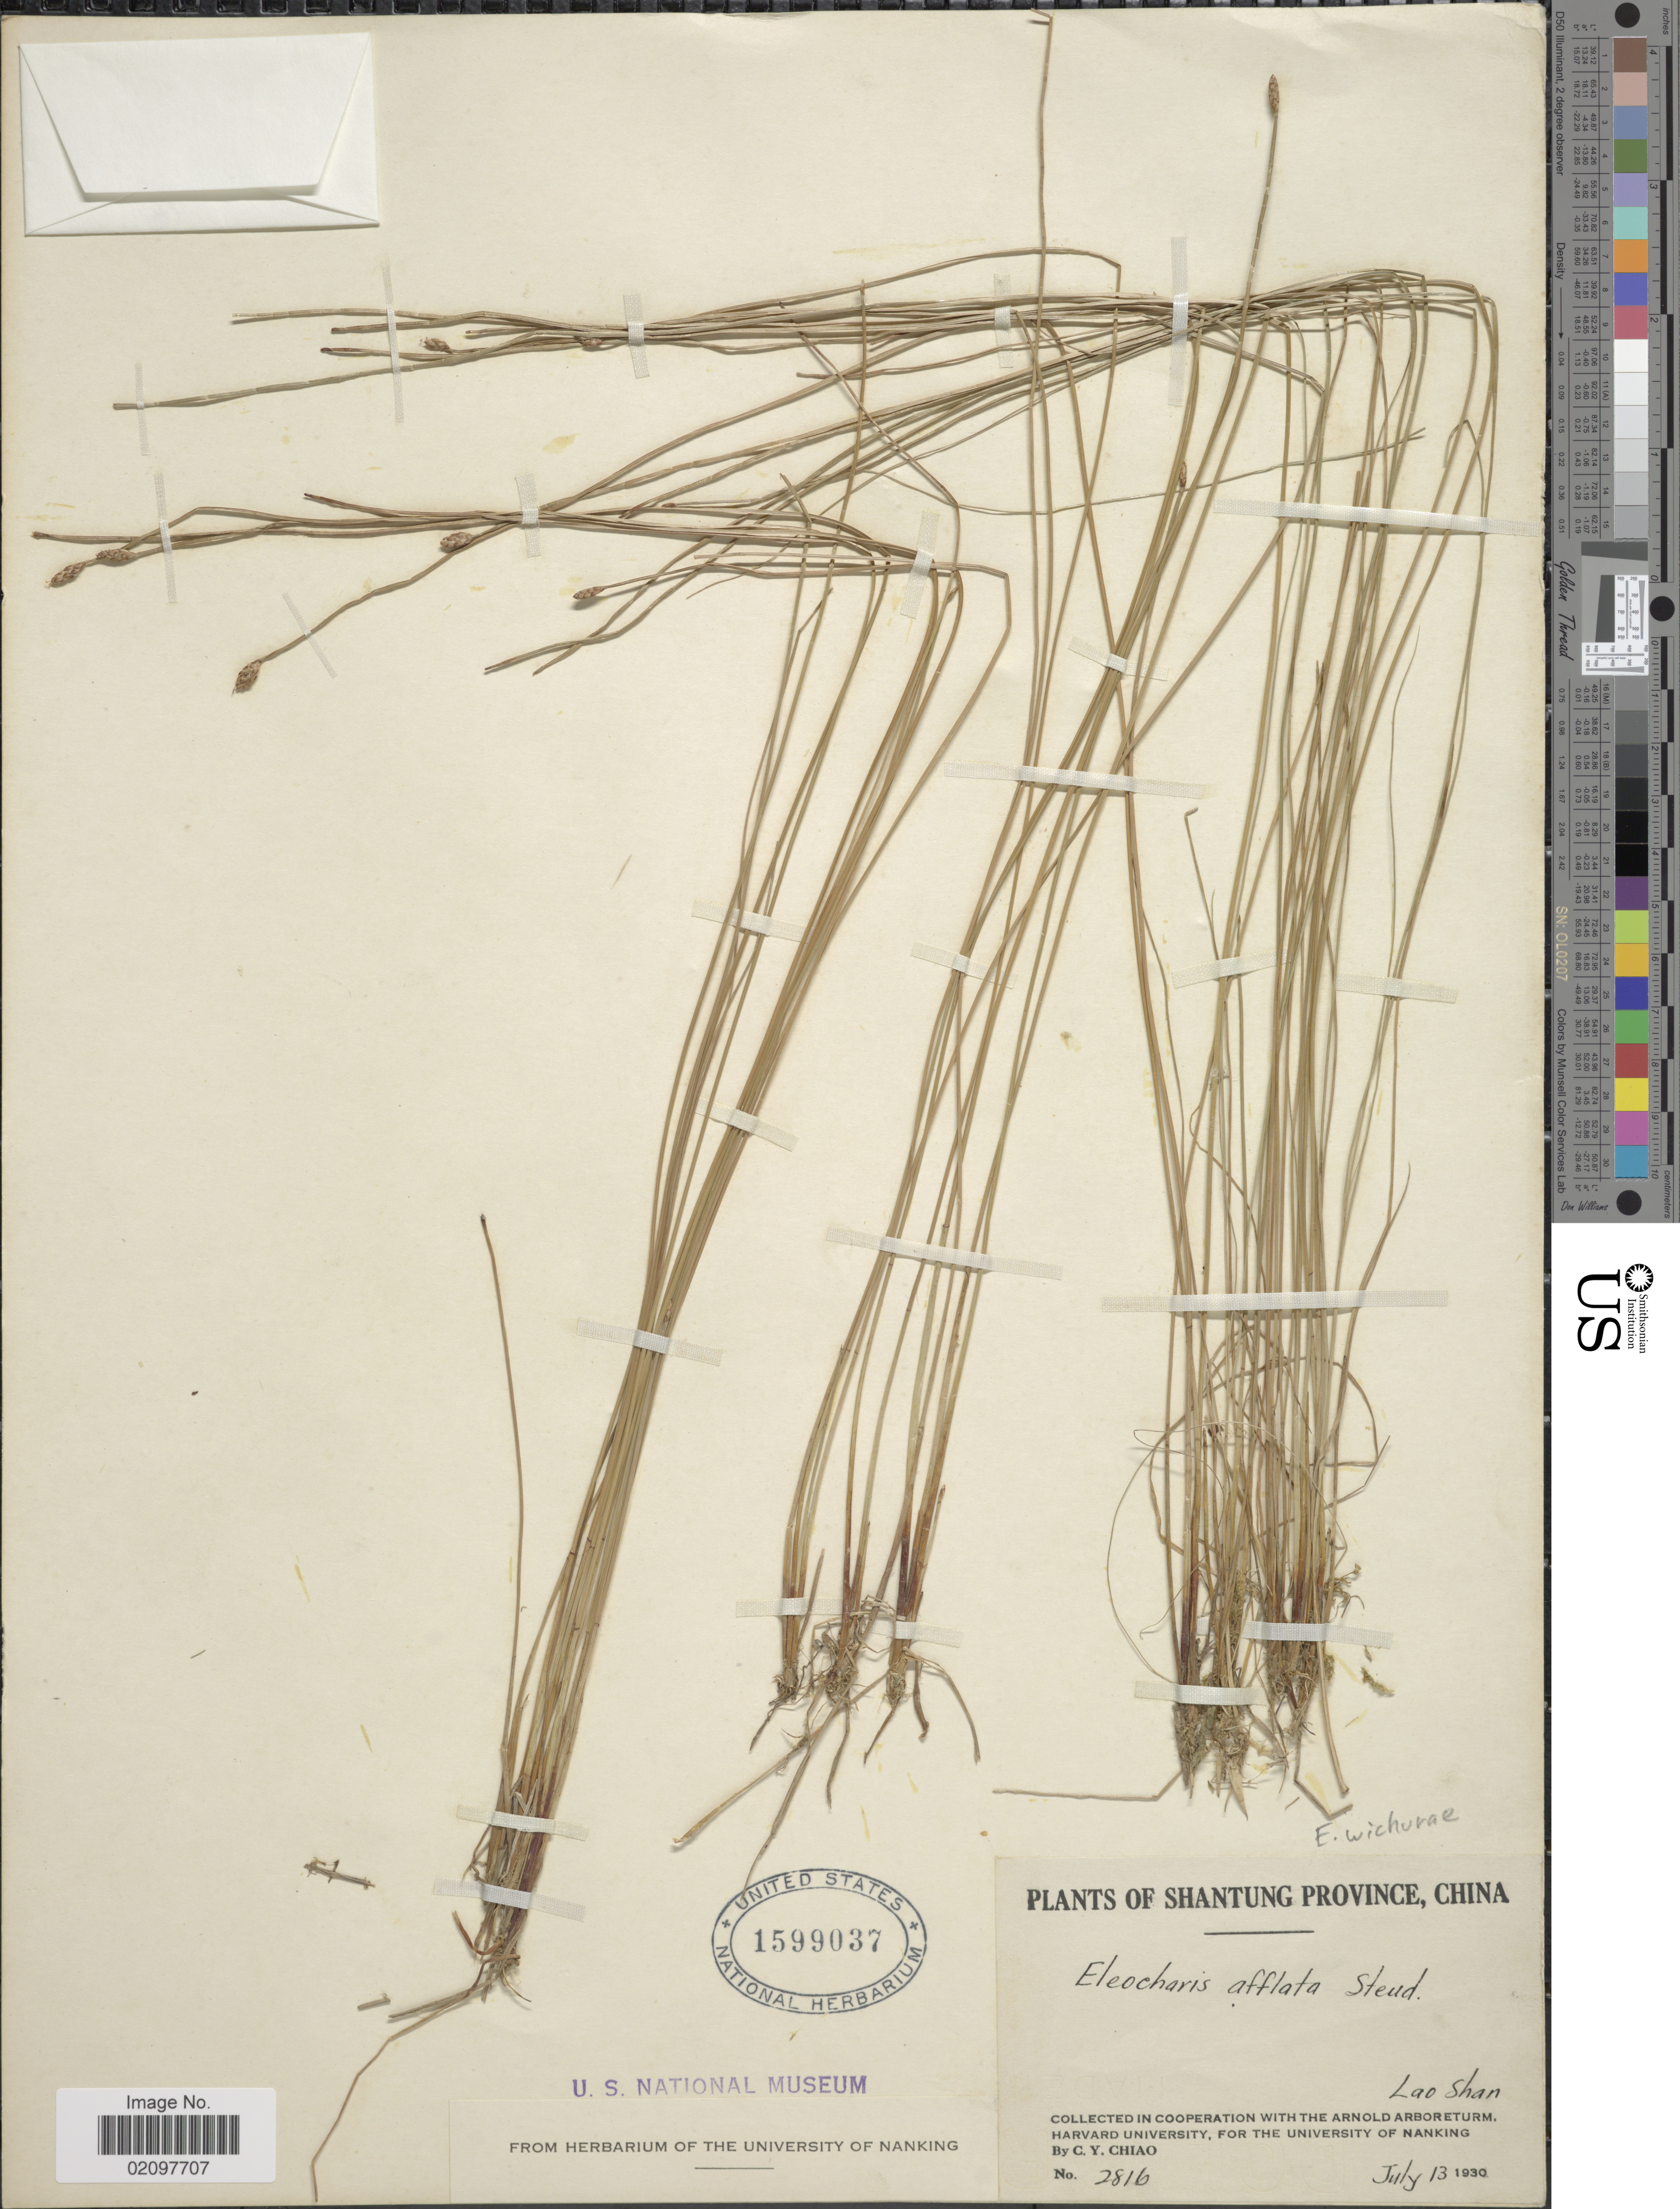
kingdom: Plantae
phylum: Tracheophyta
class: Liliopsida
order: Poales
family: Cyperaceae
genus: Eleocharis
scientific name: Eleocharis wichurae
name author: Boeckeler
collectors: C. Y. Chiao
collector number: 2816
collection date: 1930-07-13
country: China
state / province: Shandong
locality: Shantung Province. Loa Shan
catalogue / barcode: US 1599037